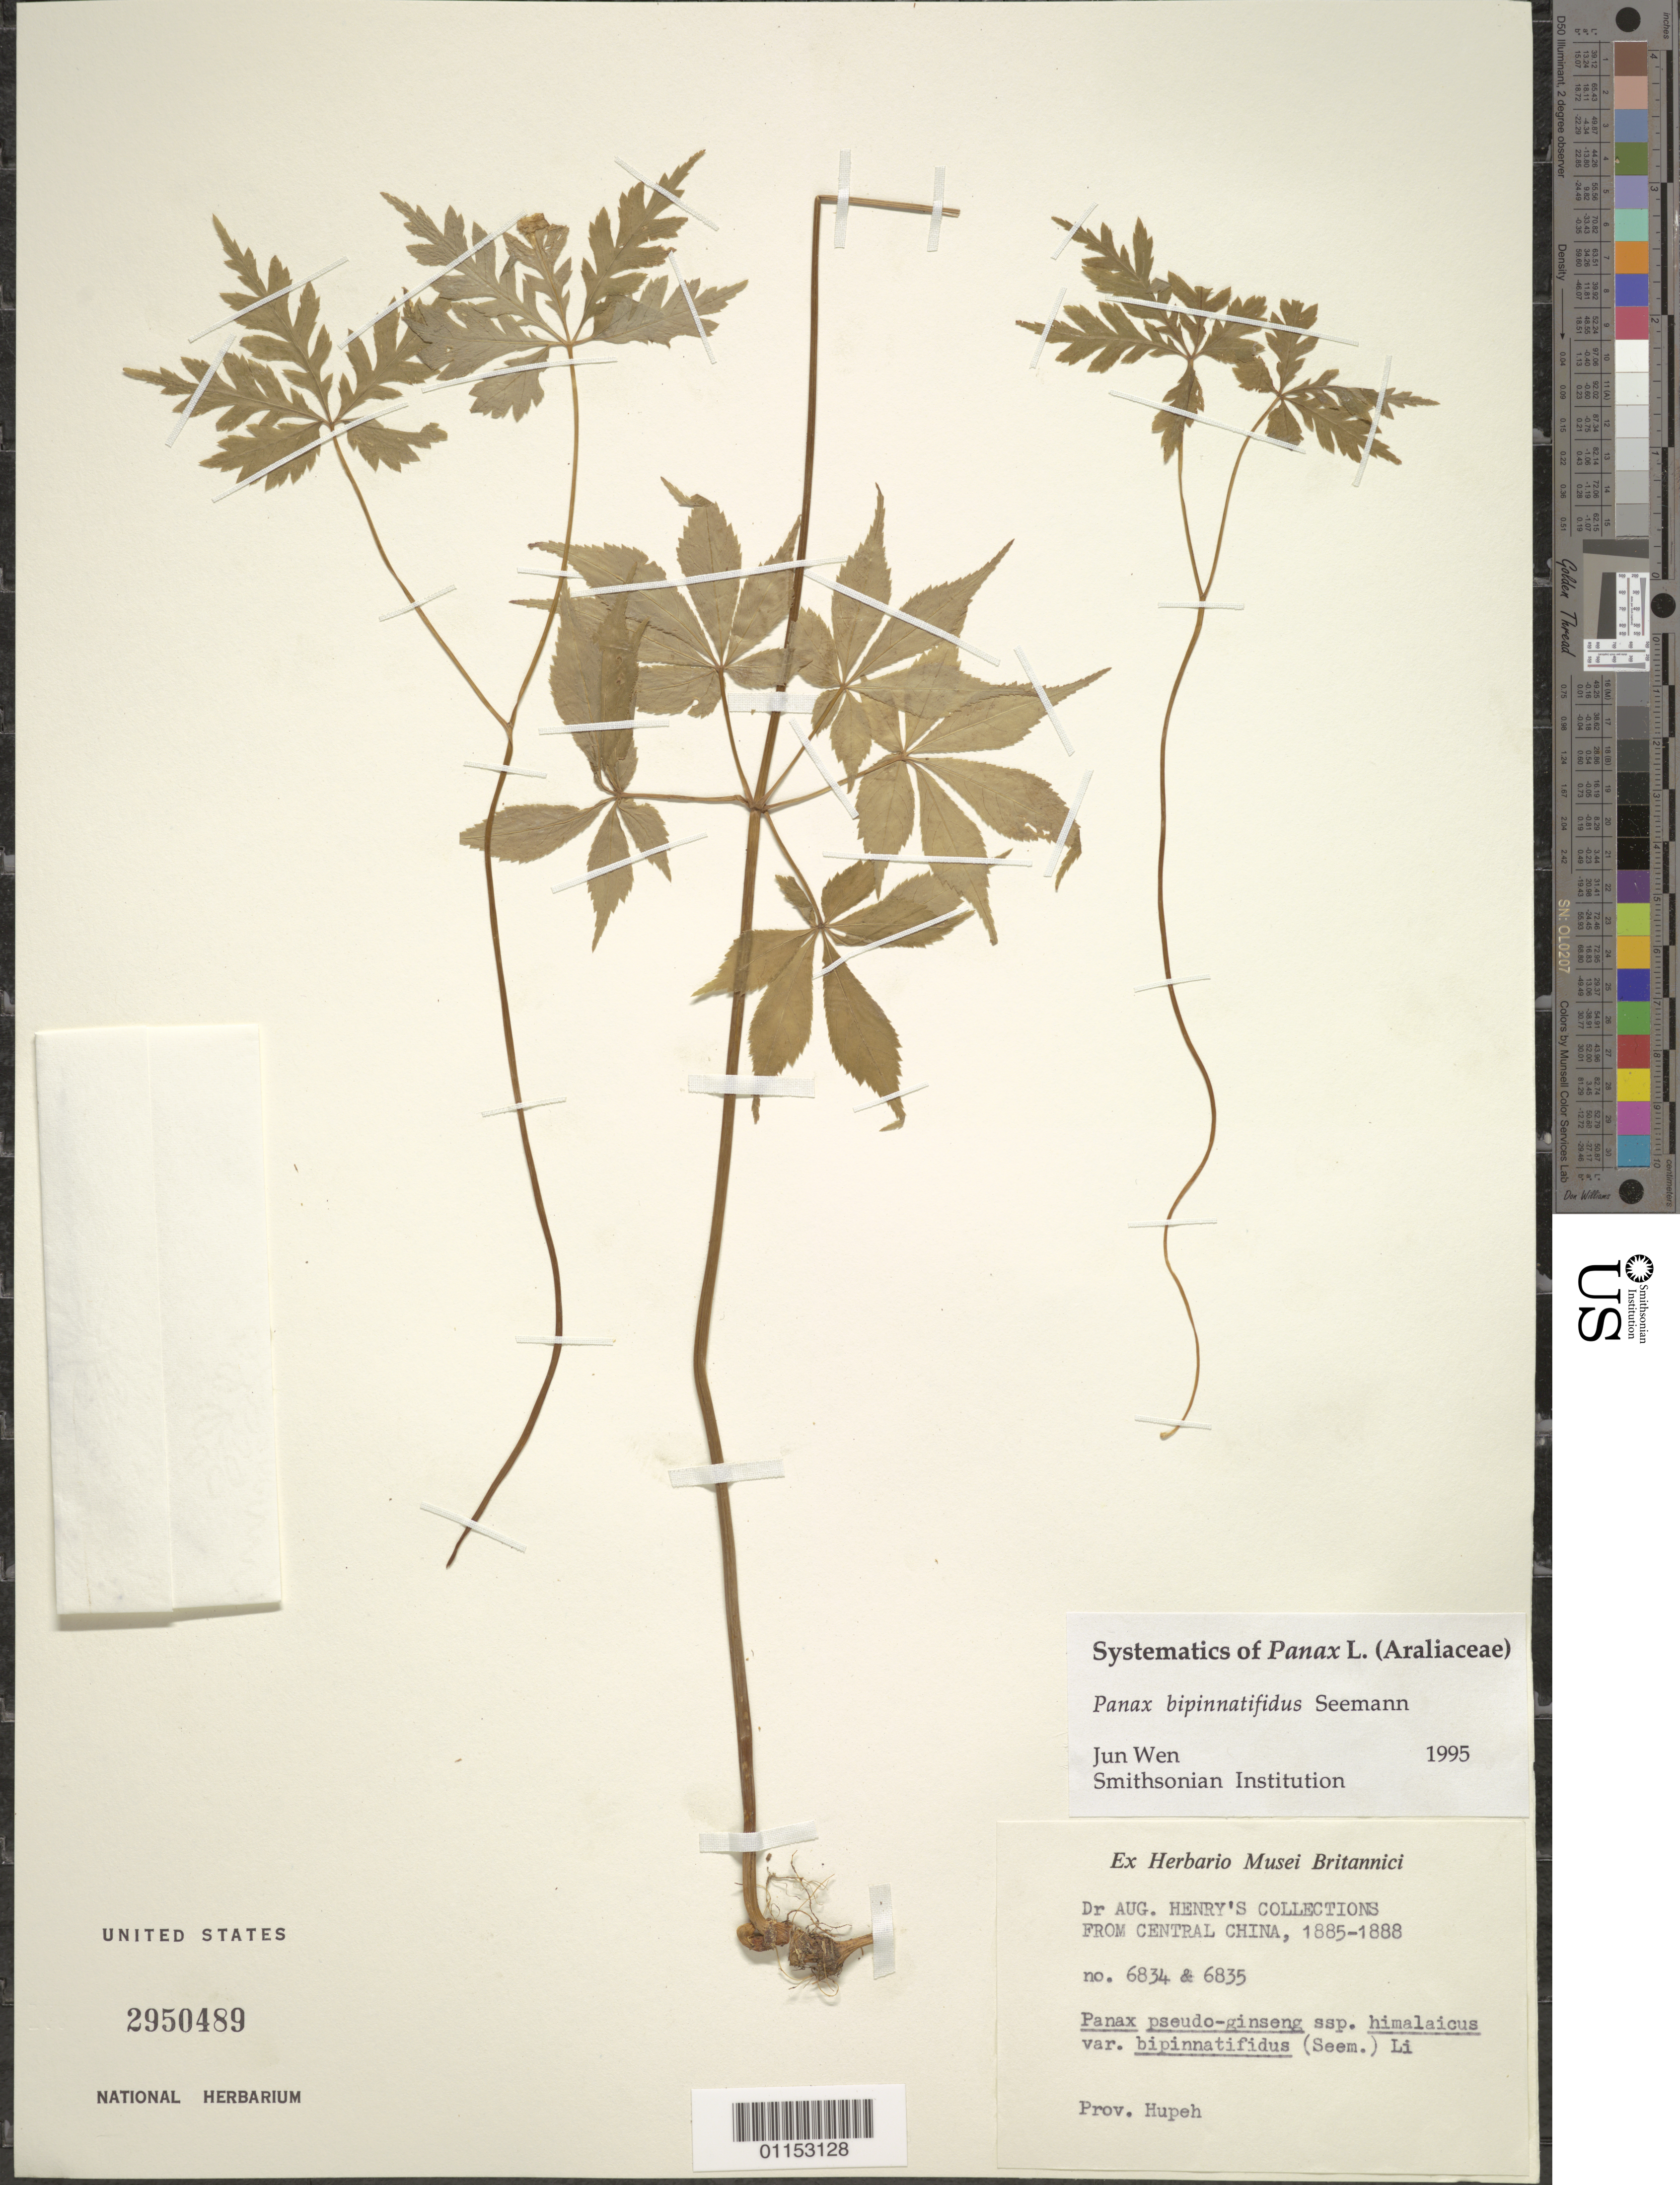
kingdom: Plantae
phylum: Tracheophyta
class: Magnoliopsida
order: Apiales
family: Araliaceae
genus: Panax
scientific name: Panax bipinnatifidus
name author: Seem.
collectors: A. Henry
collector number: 6834/ 6835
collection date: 1885/1888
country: China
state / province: Hubei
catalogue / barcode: US 2950489